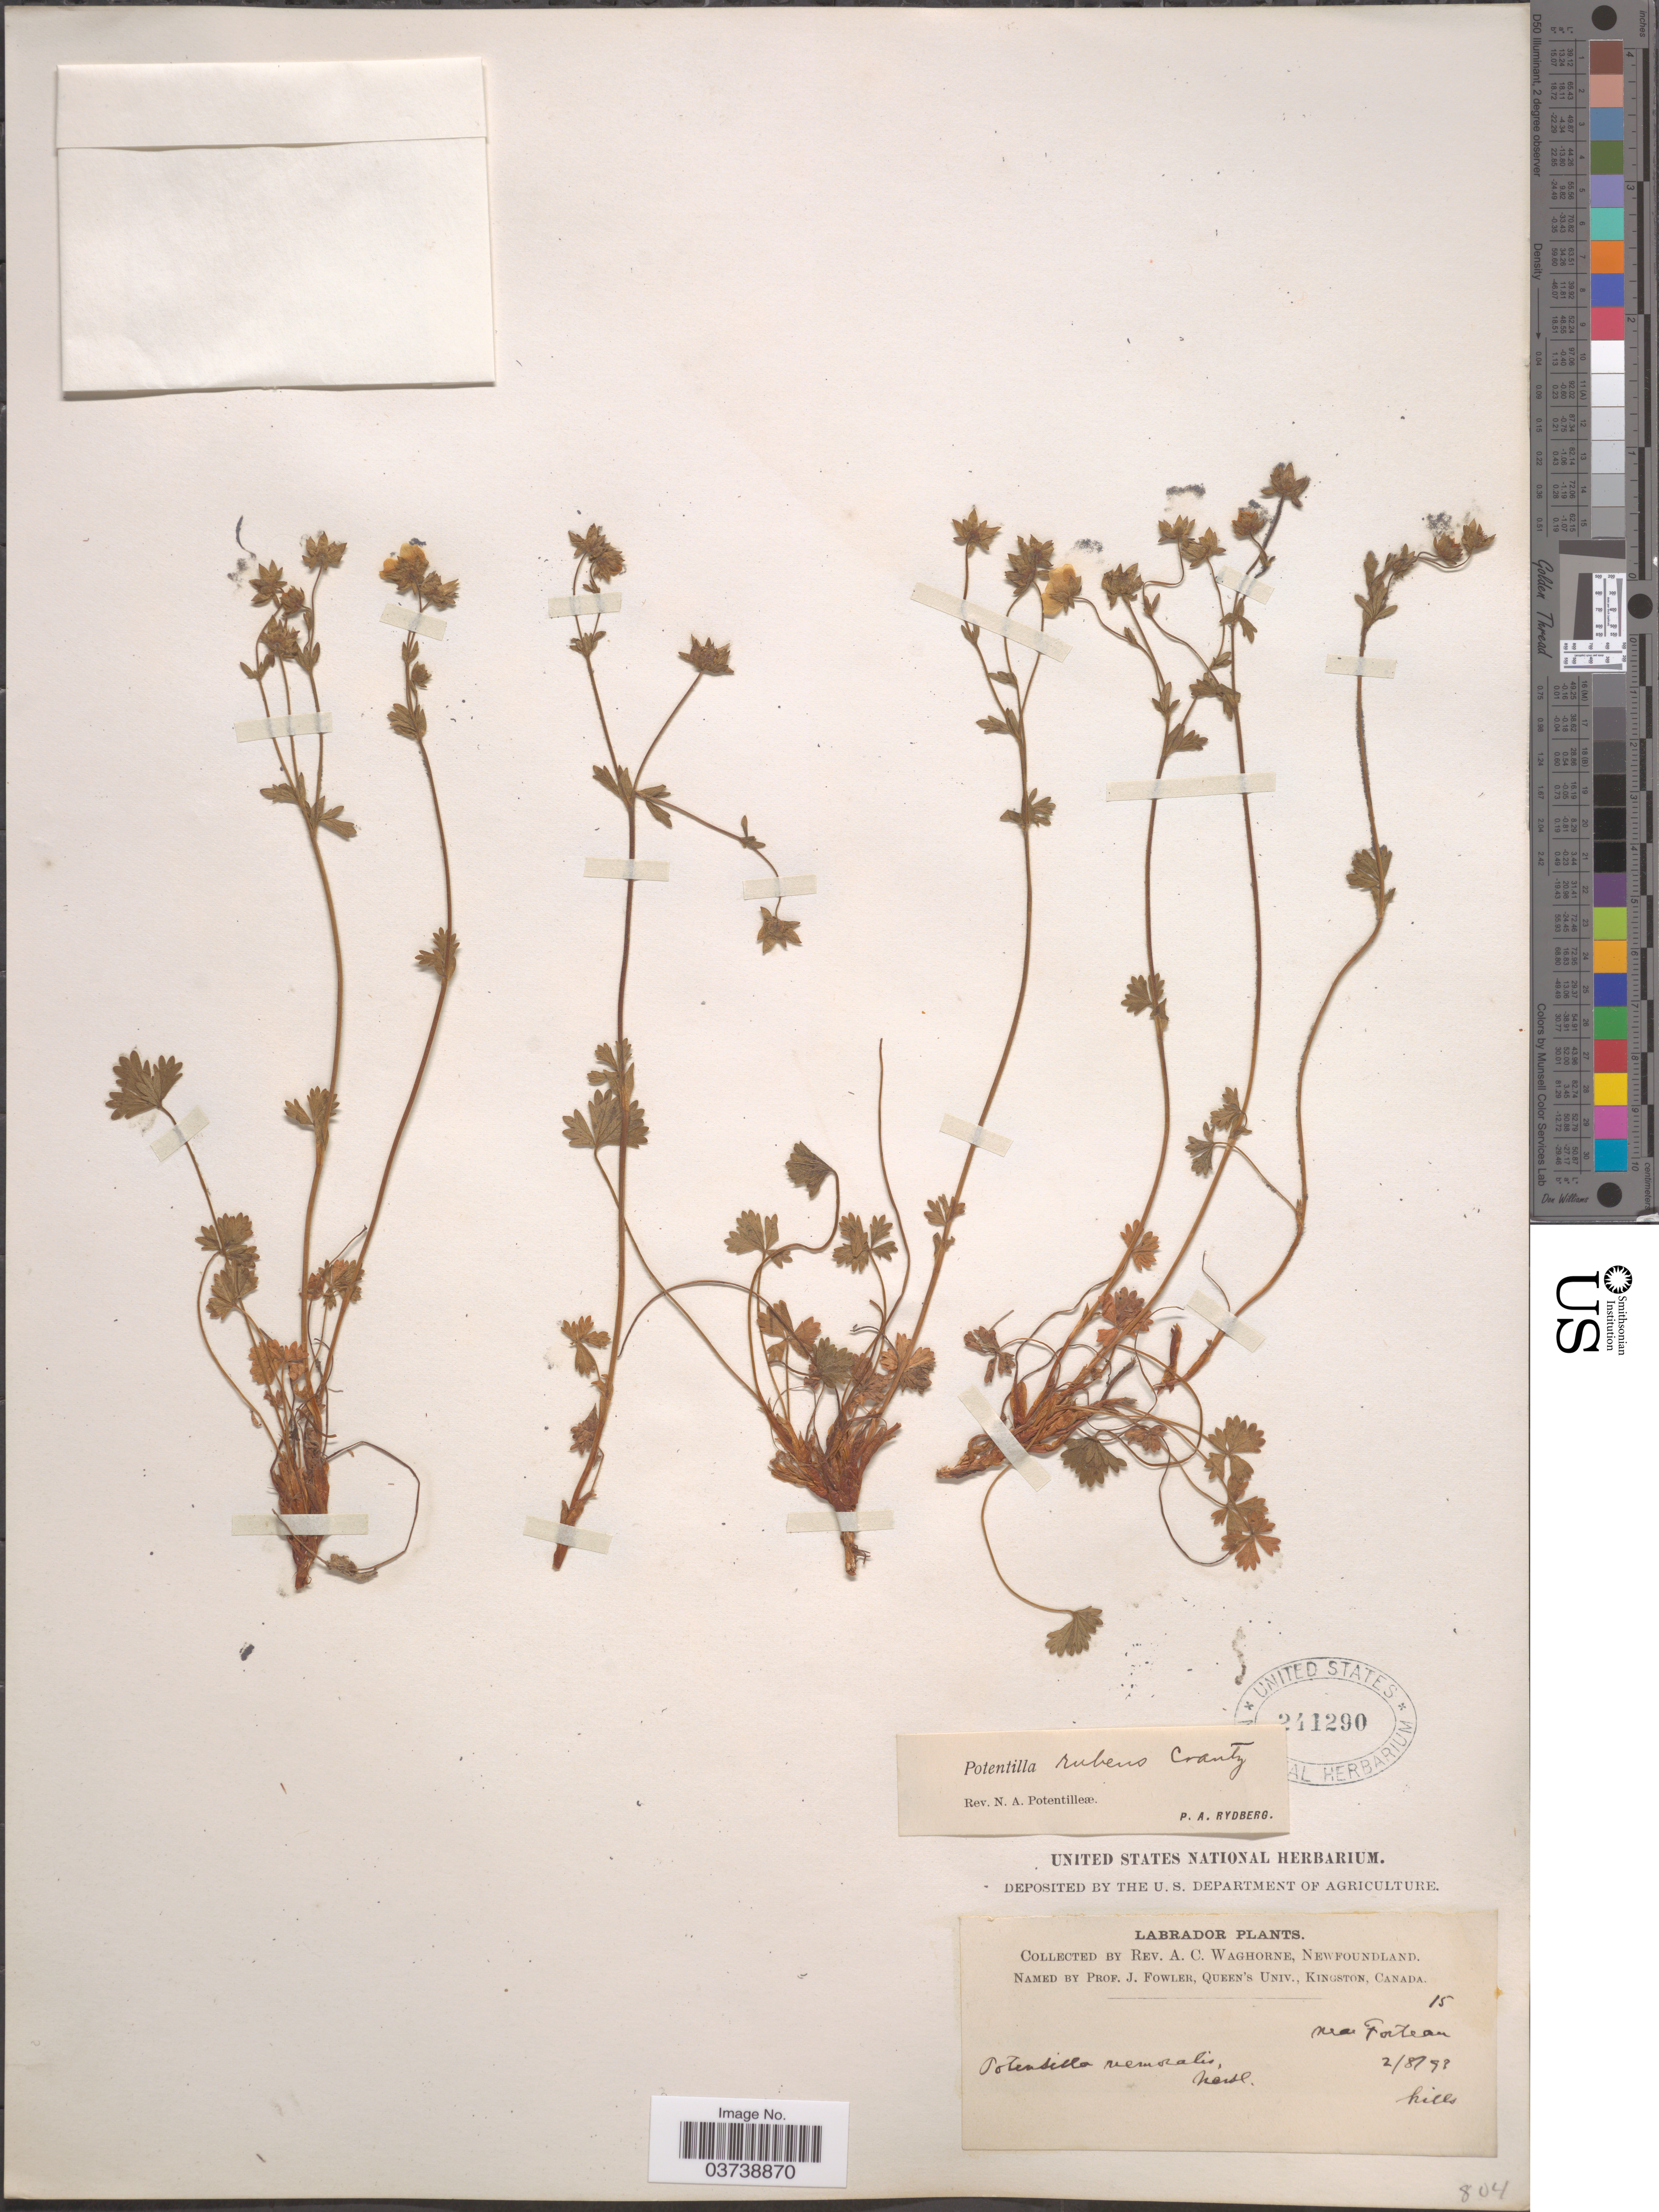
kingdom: Plantae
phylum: Tracheophyta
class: Magnoliopsida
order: Rosales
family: Rosaceae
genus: Potentilla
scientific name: Potentilla crantzii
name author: (Crantz) Beck ex Fritsch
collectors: A. Waghorne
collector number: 15?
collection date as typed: Transcribed d/m/y: 2/8/93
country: Canada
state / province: Newfoundland and Labrador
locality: Labrador. Near Forteau.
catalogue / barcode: US 241290